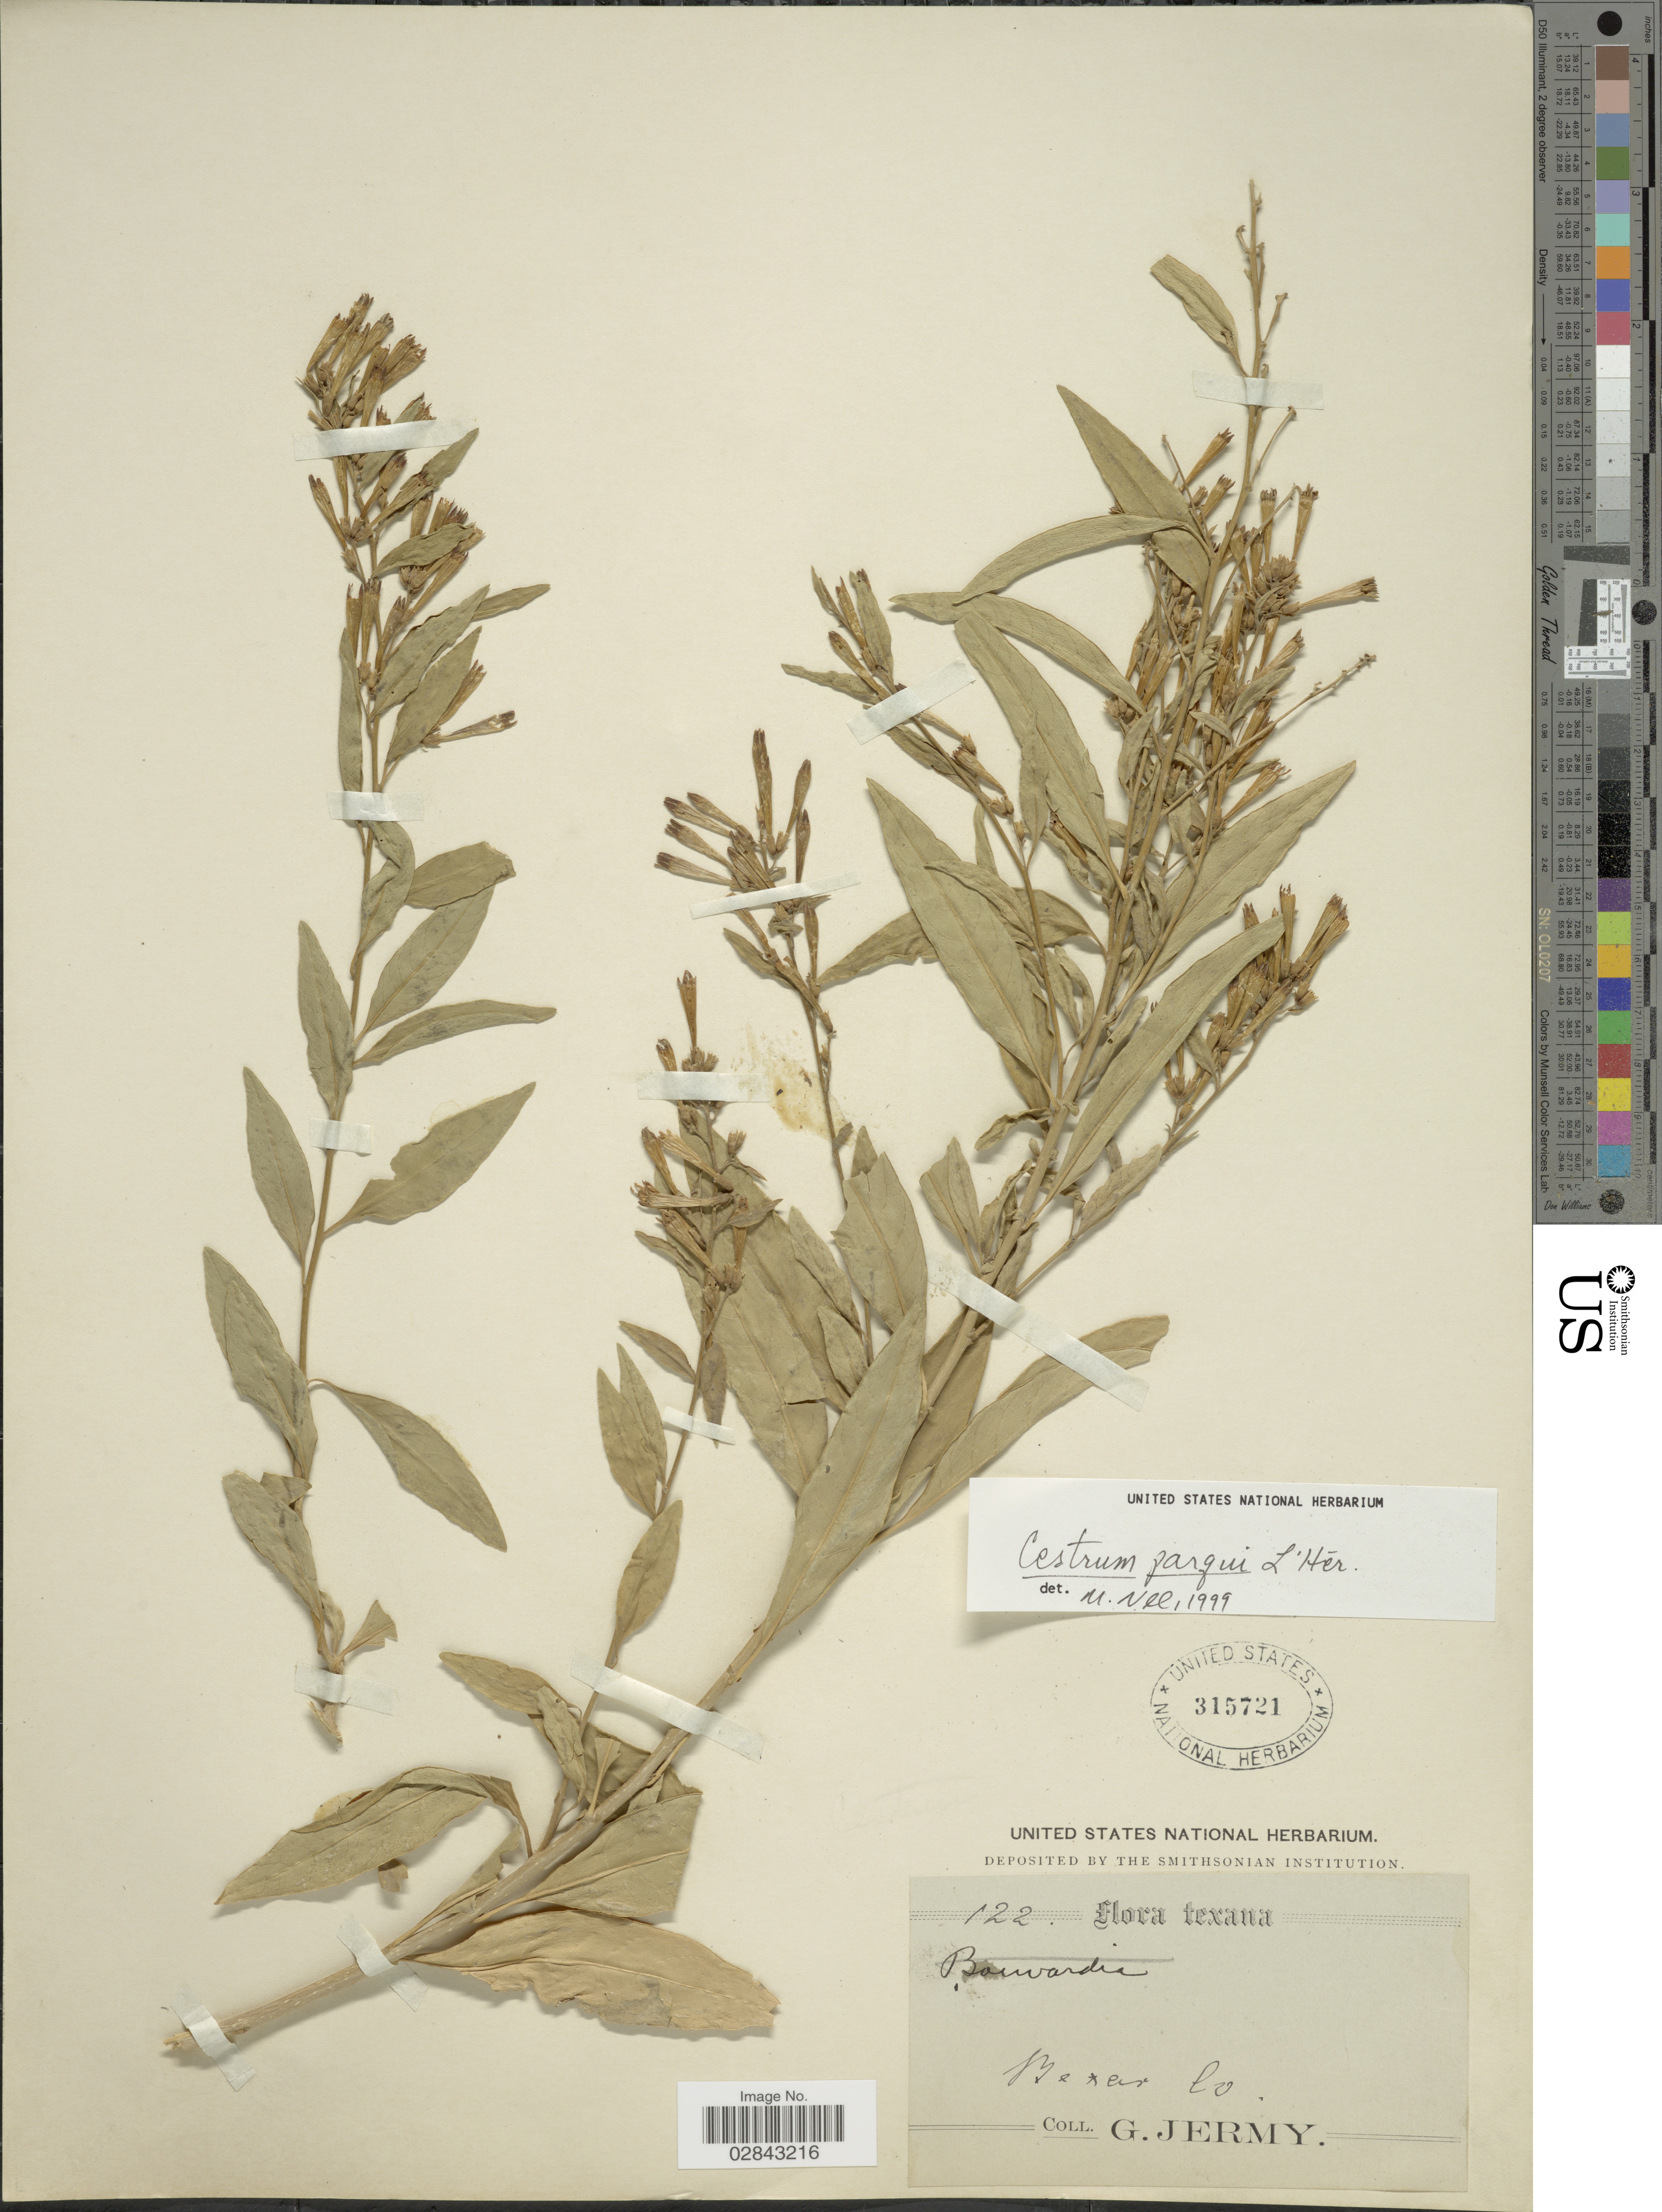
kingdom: Plantae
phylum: Tracheophyta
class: Magnoliopsida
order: Solanales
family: Solanaceae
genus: Cestrum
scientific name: Cestrum parqui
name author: L'Hér.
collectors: G. Jermy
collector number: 122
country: United States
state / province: Texas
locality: Bexar Co.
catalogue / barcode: US 315721